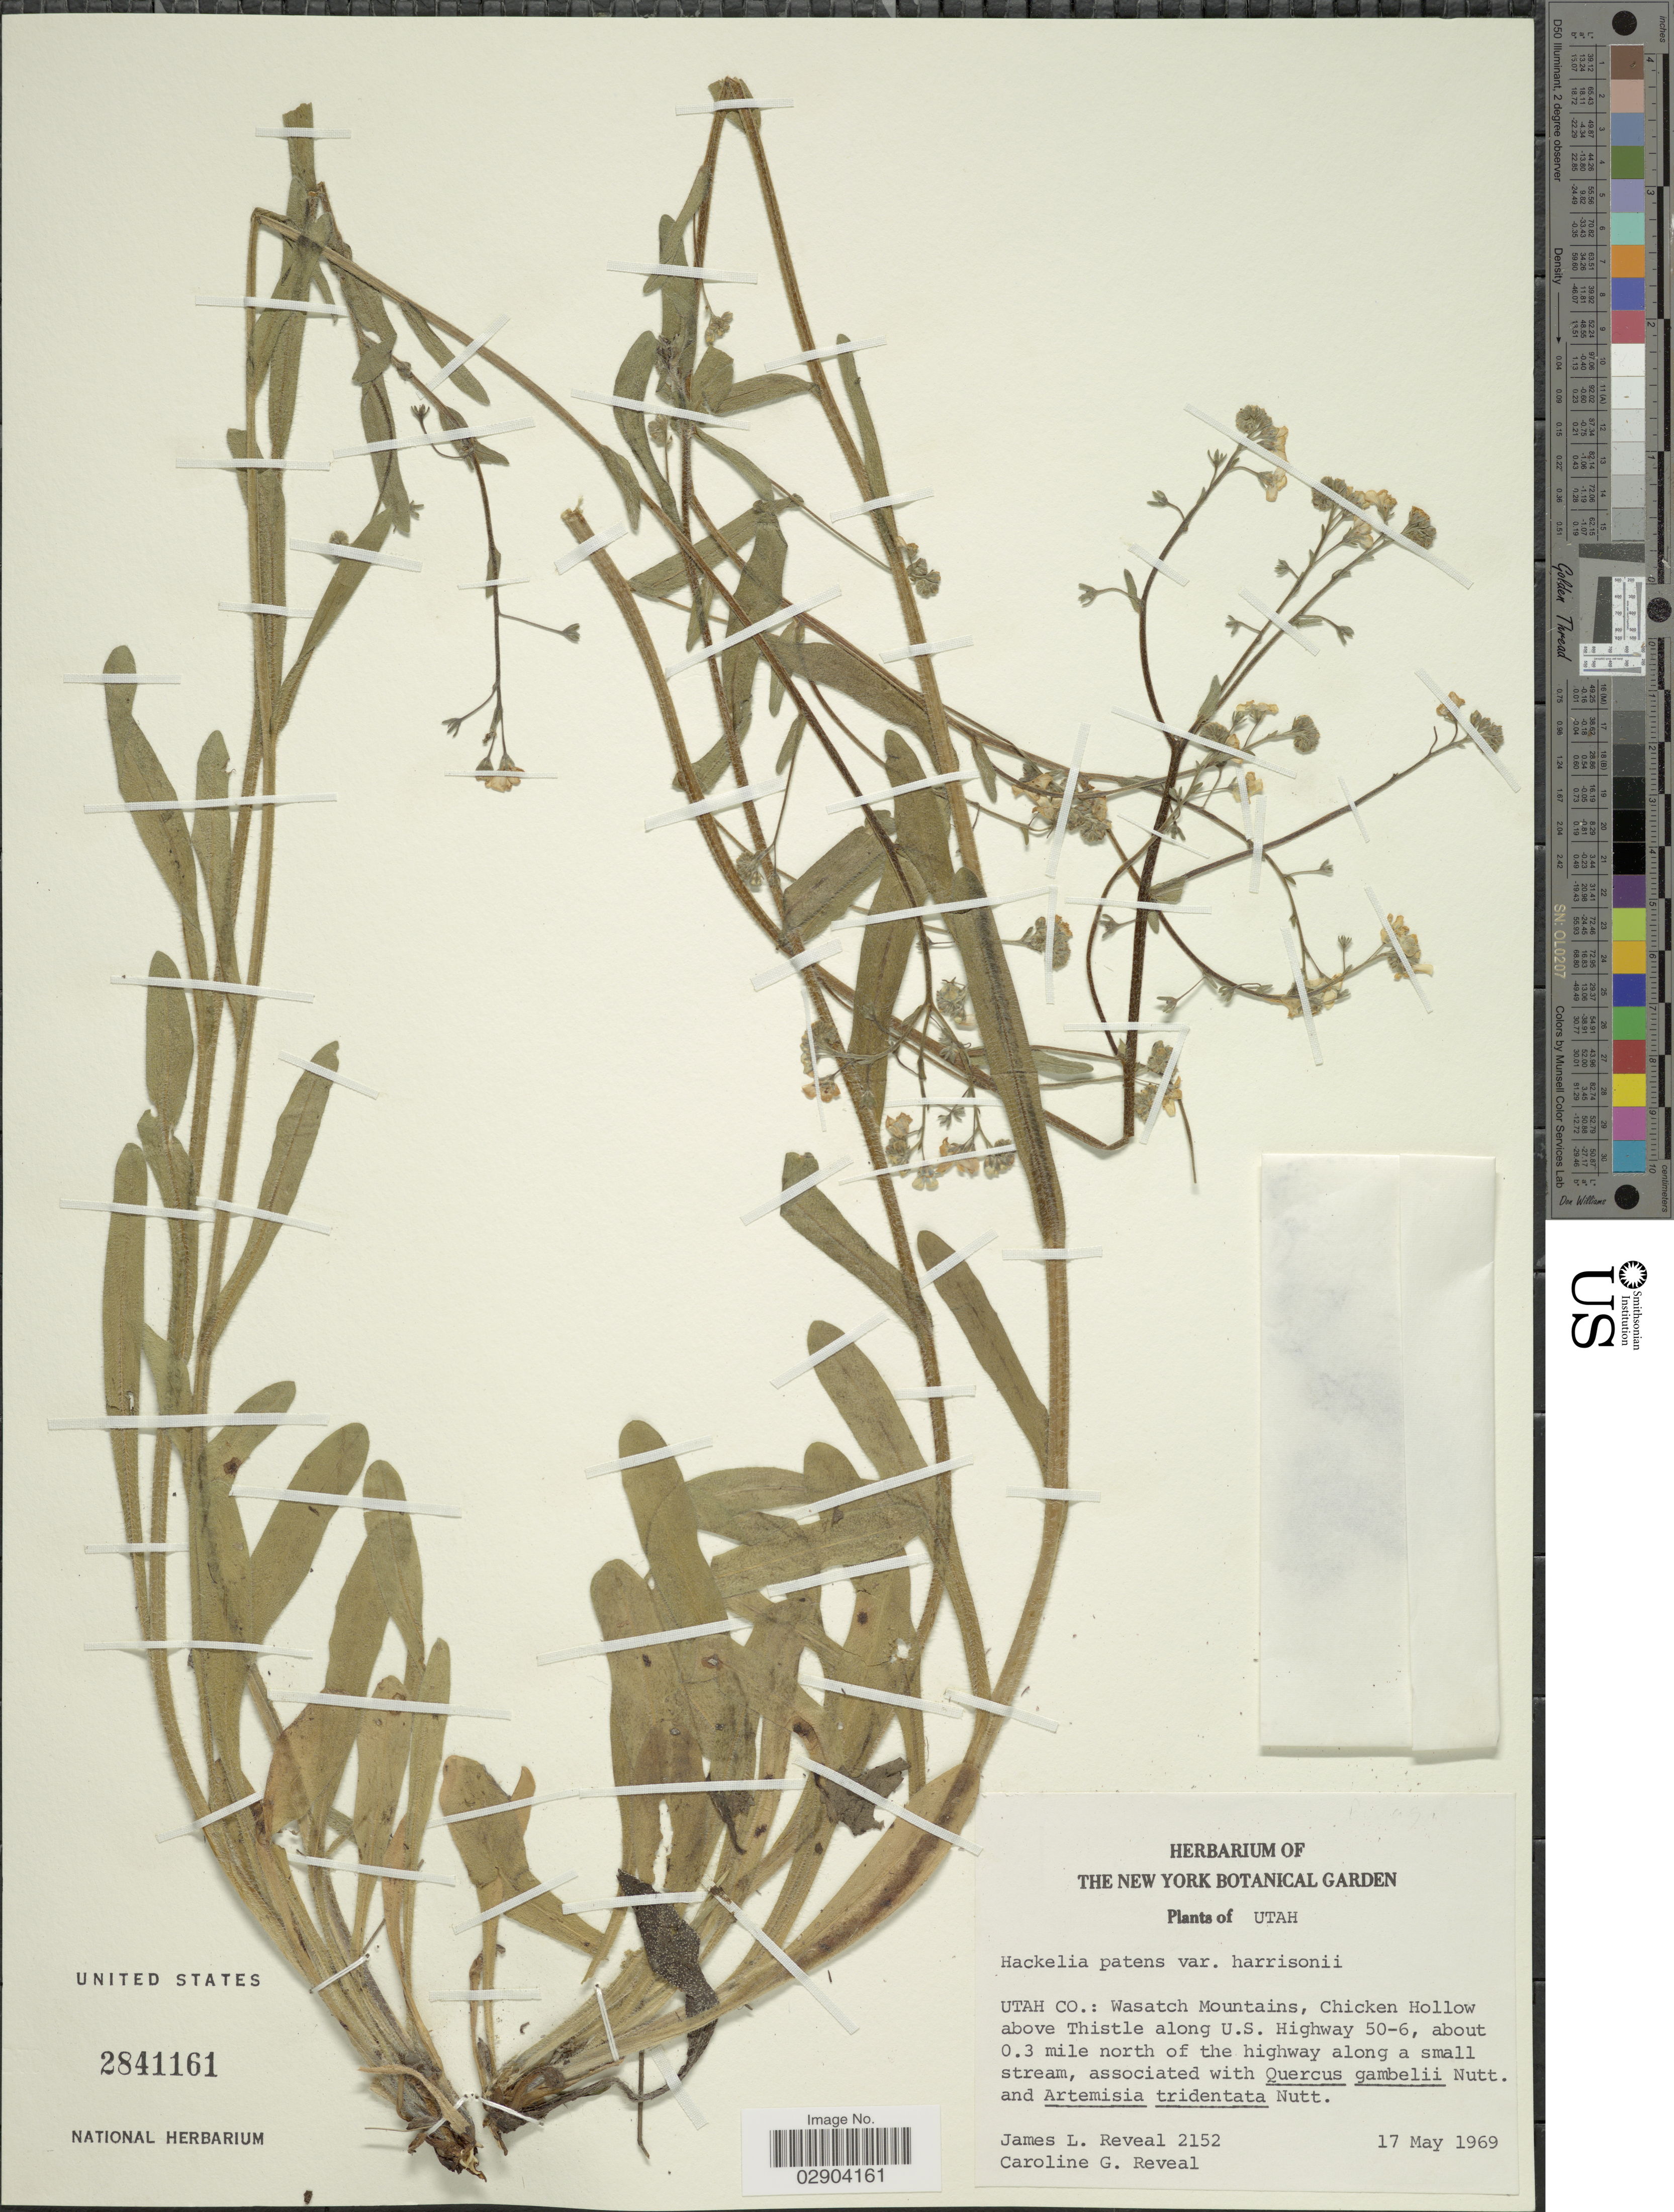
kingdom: Plantae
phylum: Tracheophyta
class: Magnoliopsida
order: Boraginales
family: Boraginaceae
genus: Hackelia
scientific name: Hackelia patens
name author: I.M. Johnst.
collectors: J. L. Reveal & C. G. Reveal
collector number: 2152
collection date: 1969-05-17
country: United States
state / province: Utah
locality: Utah Co.: Wasatch Mountains, Chicken Hollow above Thistle along U.S. Highway 50-6, about 0.3 mile north of the highway along a small stream.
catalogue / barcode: US 2841161